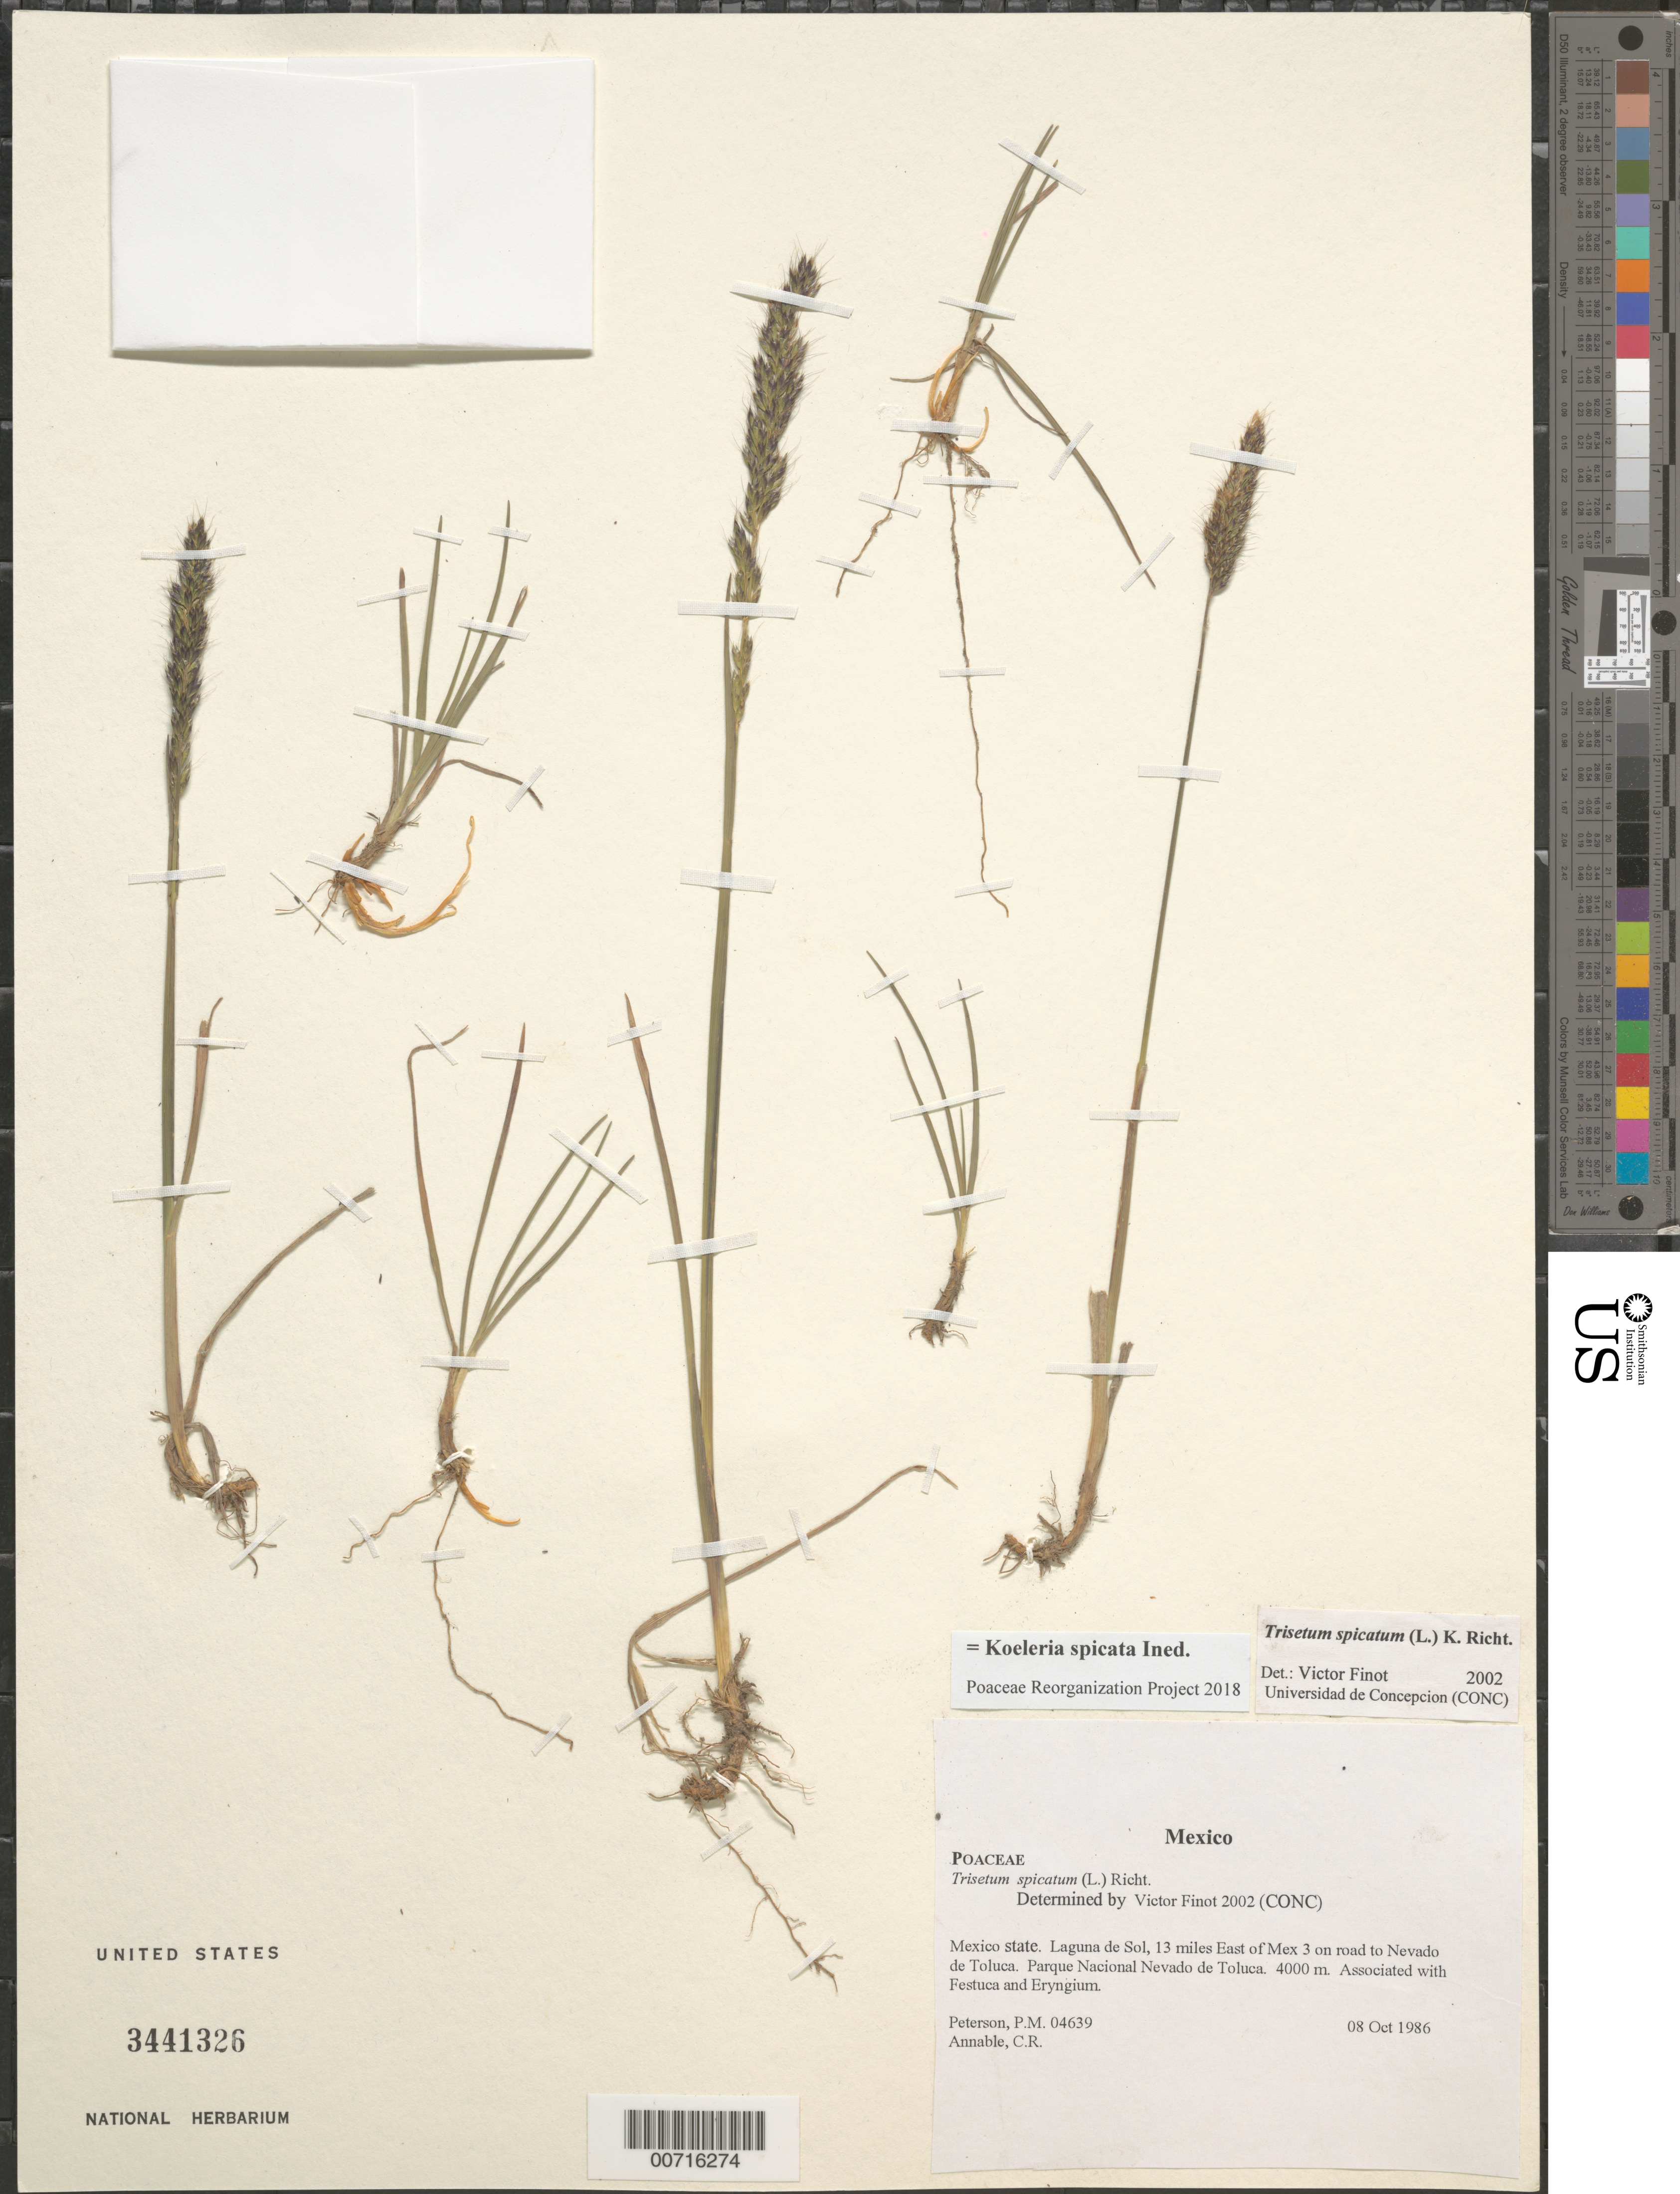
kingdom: Plantae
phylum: Tracheophyta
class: Liliopsida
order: Poales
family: Poaceae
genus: Koeleria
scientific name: Koeleria spicata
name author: (L.) Barberá et al.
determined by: Poaceae Reorganization Project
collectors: P. M. Peterson & C. R. Annable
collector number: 4639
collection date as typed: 08 Oct 1986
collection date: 1986-10-08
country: Mexico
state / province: México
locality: Laguna de Sol, 13 miles East of Mex 3 on road to Nevado de Toluca. Parque Nacional Nevado de Toluca.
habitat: Associated with Festuca and Eryngium.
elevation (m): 4000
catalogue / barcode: US 3441326